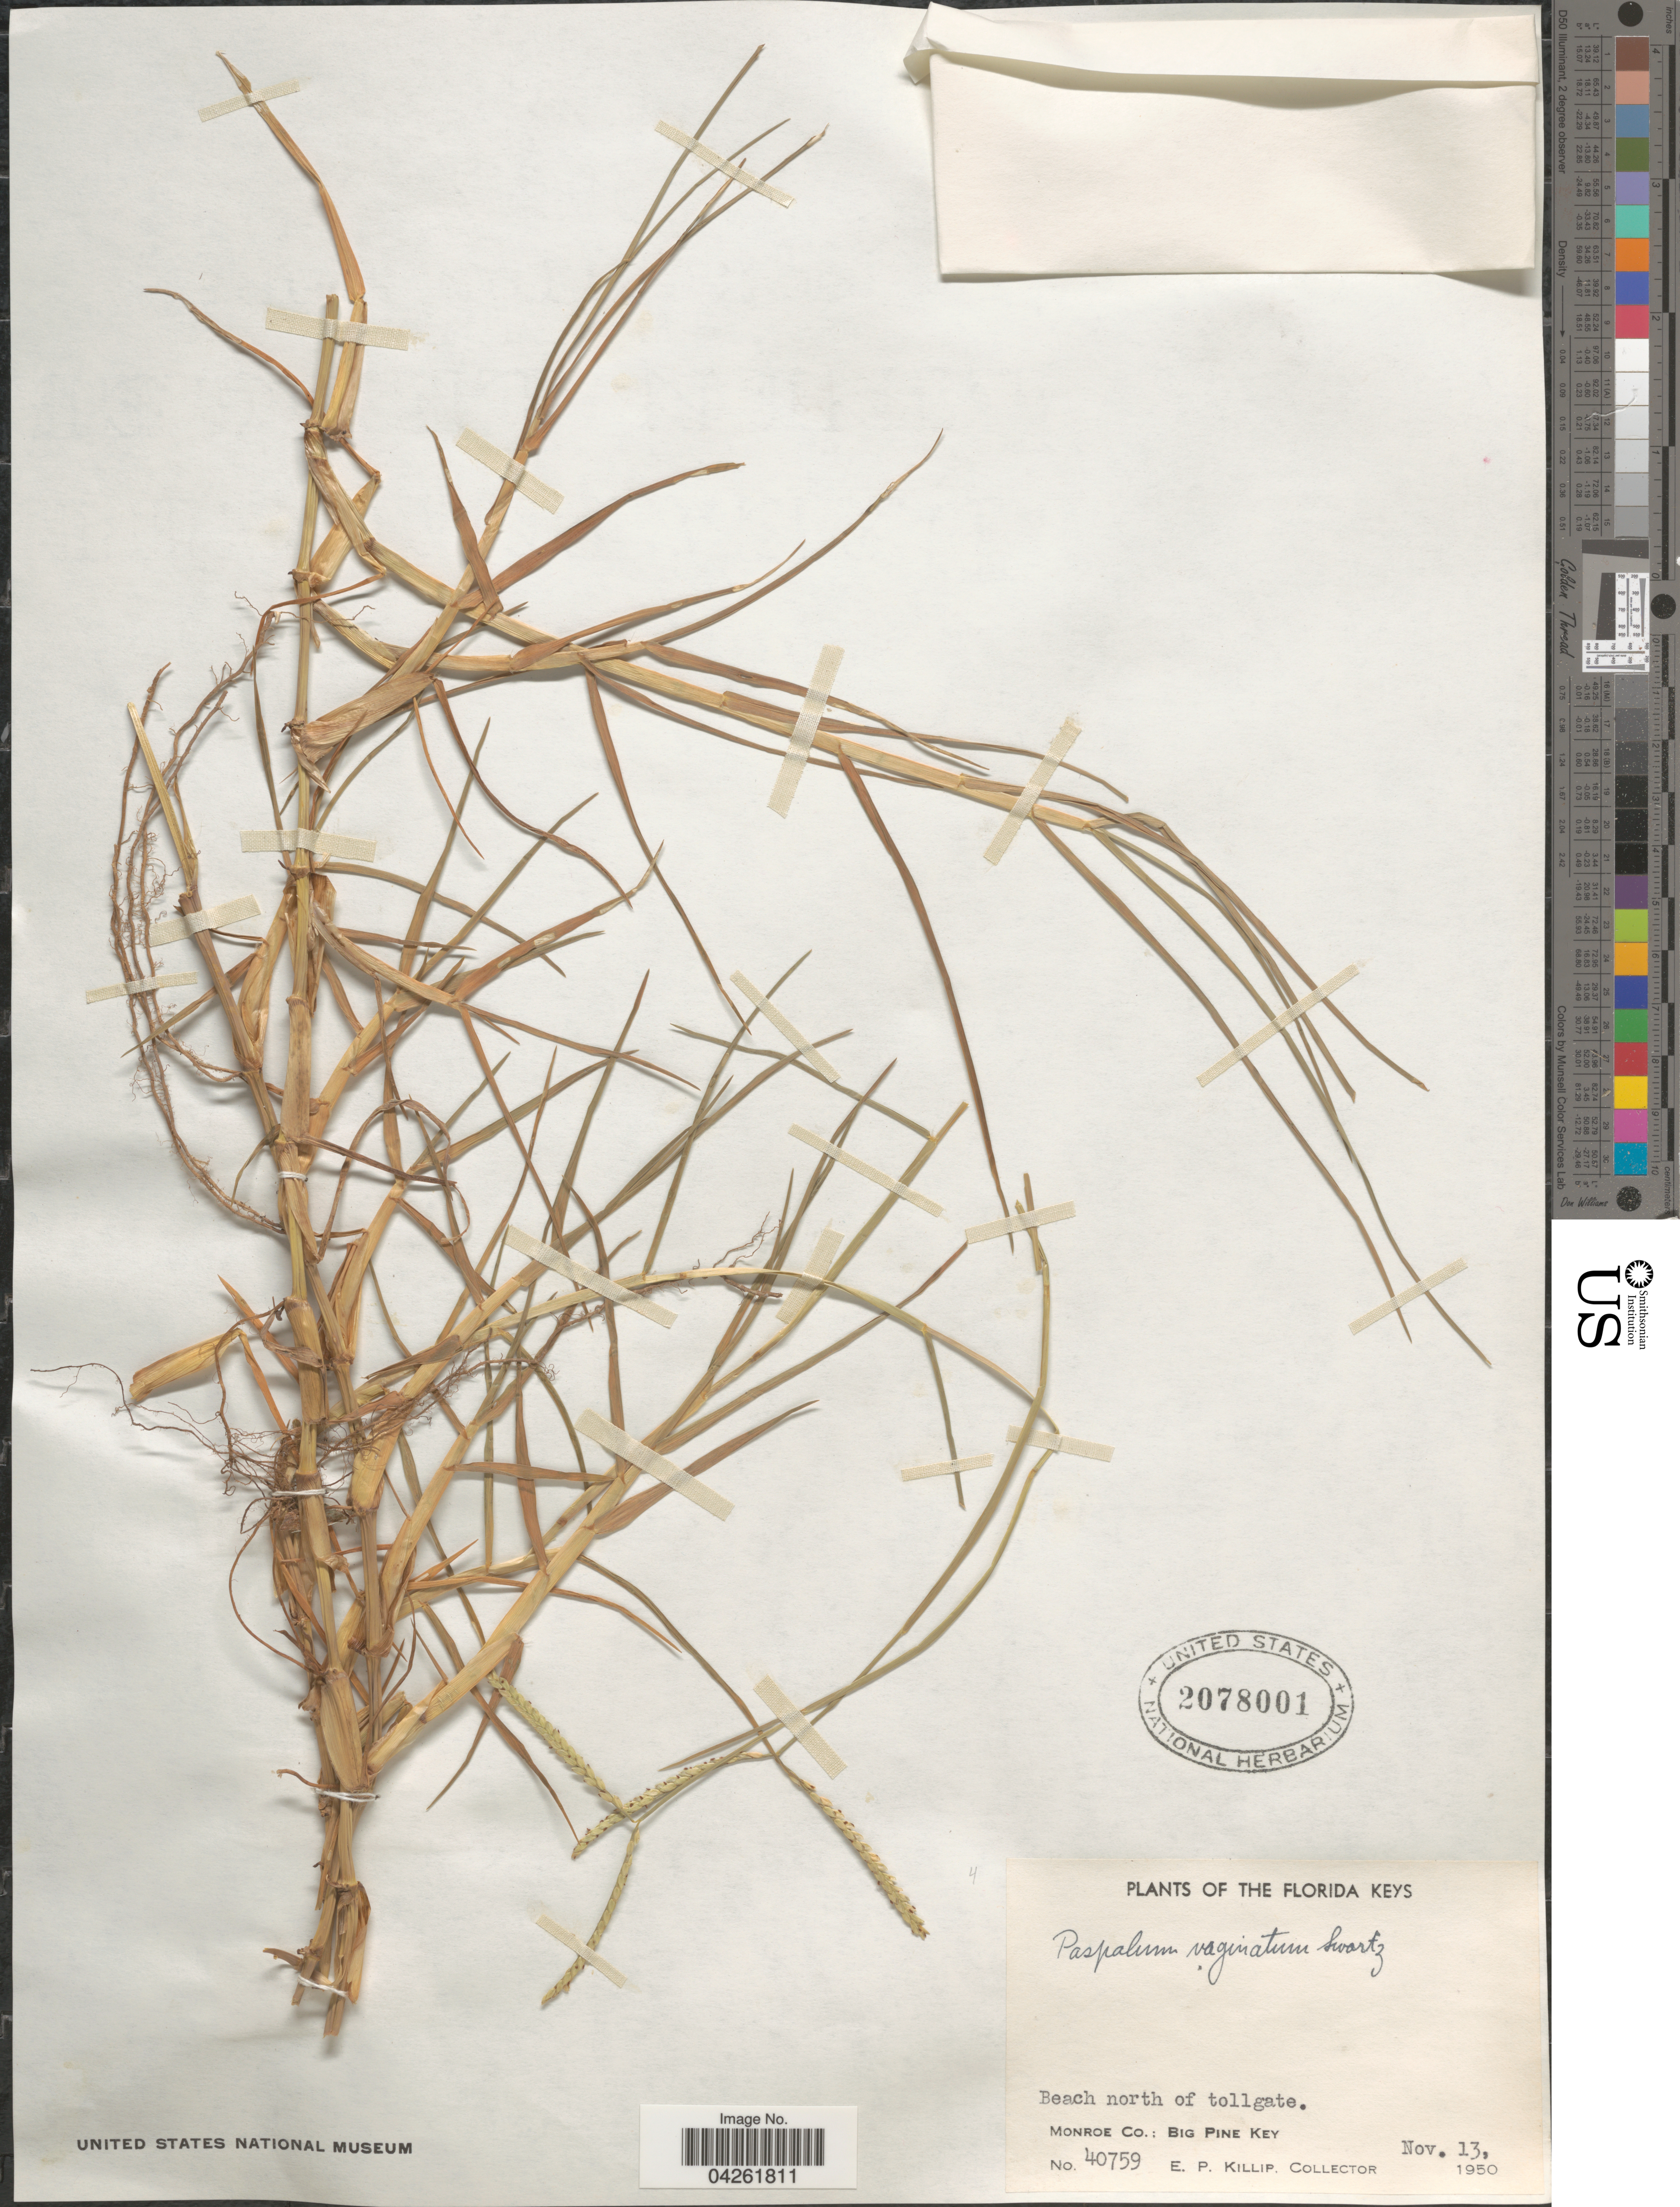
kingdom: Plantae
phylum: Tracheophyta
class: Liliopsida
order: Poales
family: Poaceae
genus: Paspalum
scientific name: Paspalum distichum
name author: L.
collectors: E. P. Killip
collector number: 40759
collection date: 1950-11-13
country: United States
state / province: Florida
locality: The Florida Keys. Beach north of tollgate. Monroe Co.: Big Pine Key.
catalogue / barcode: US 2078001